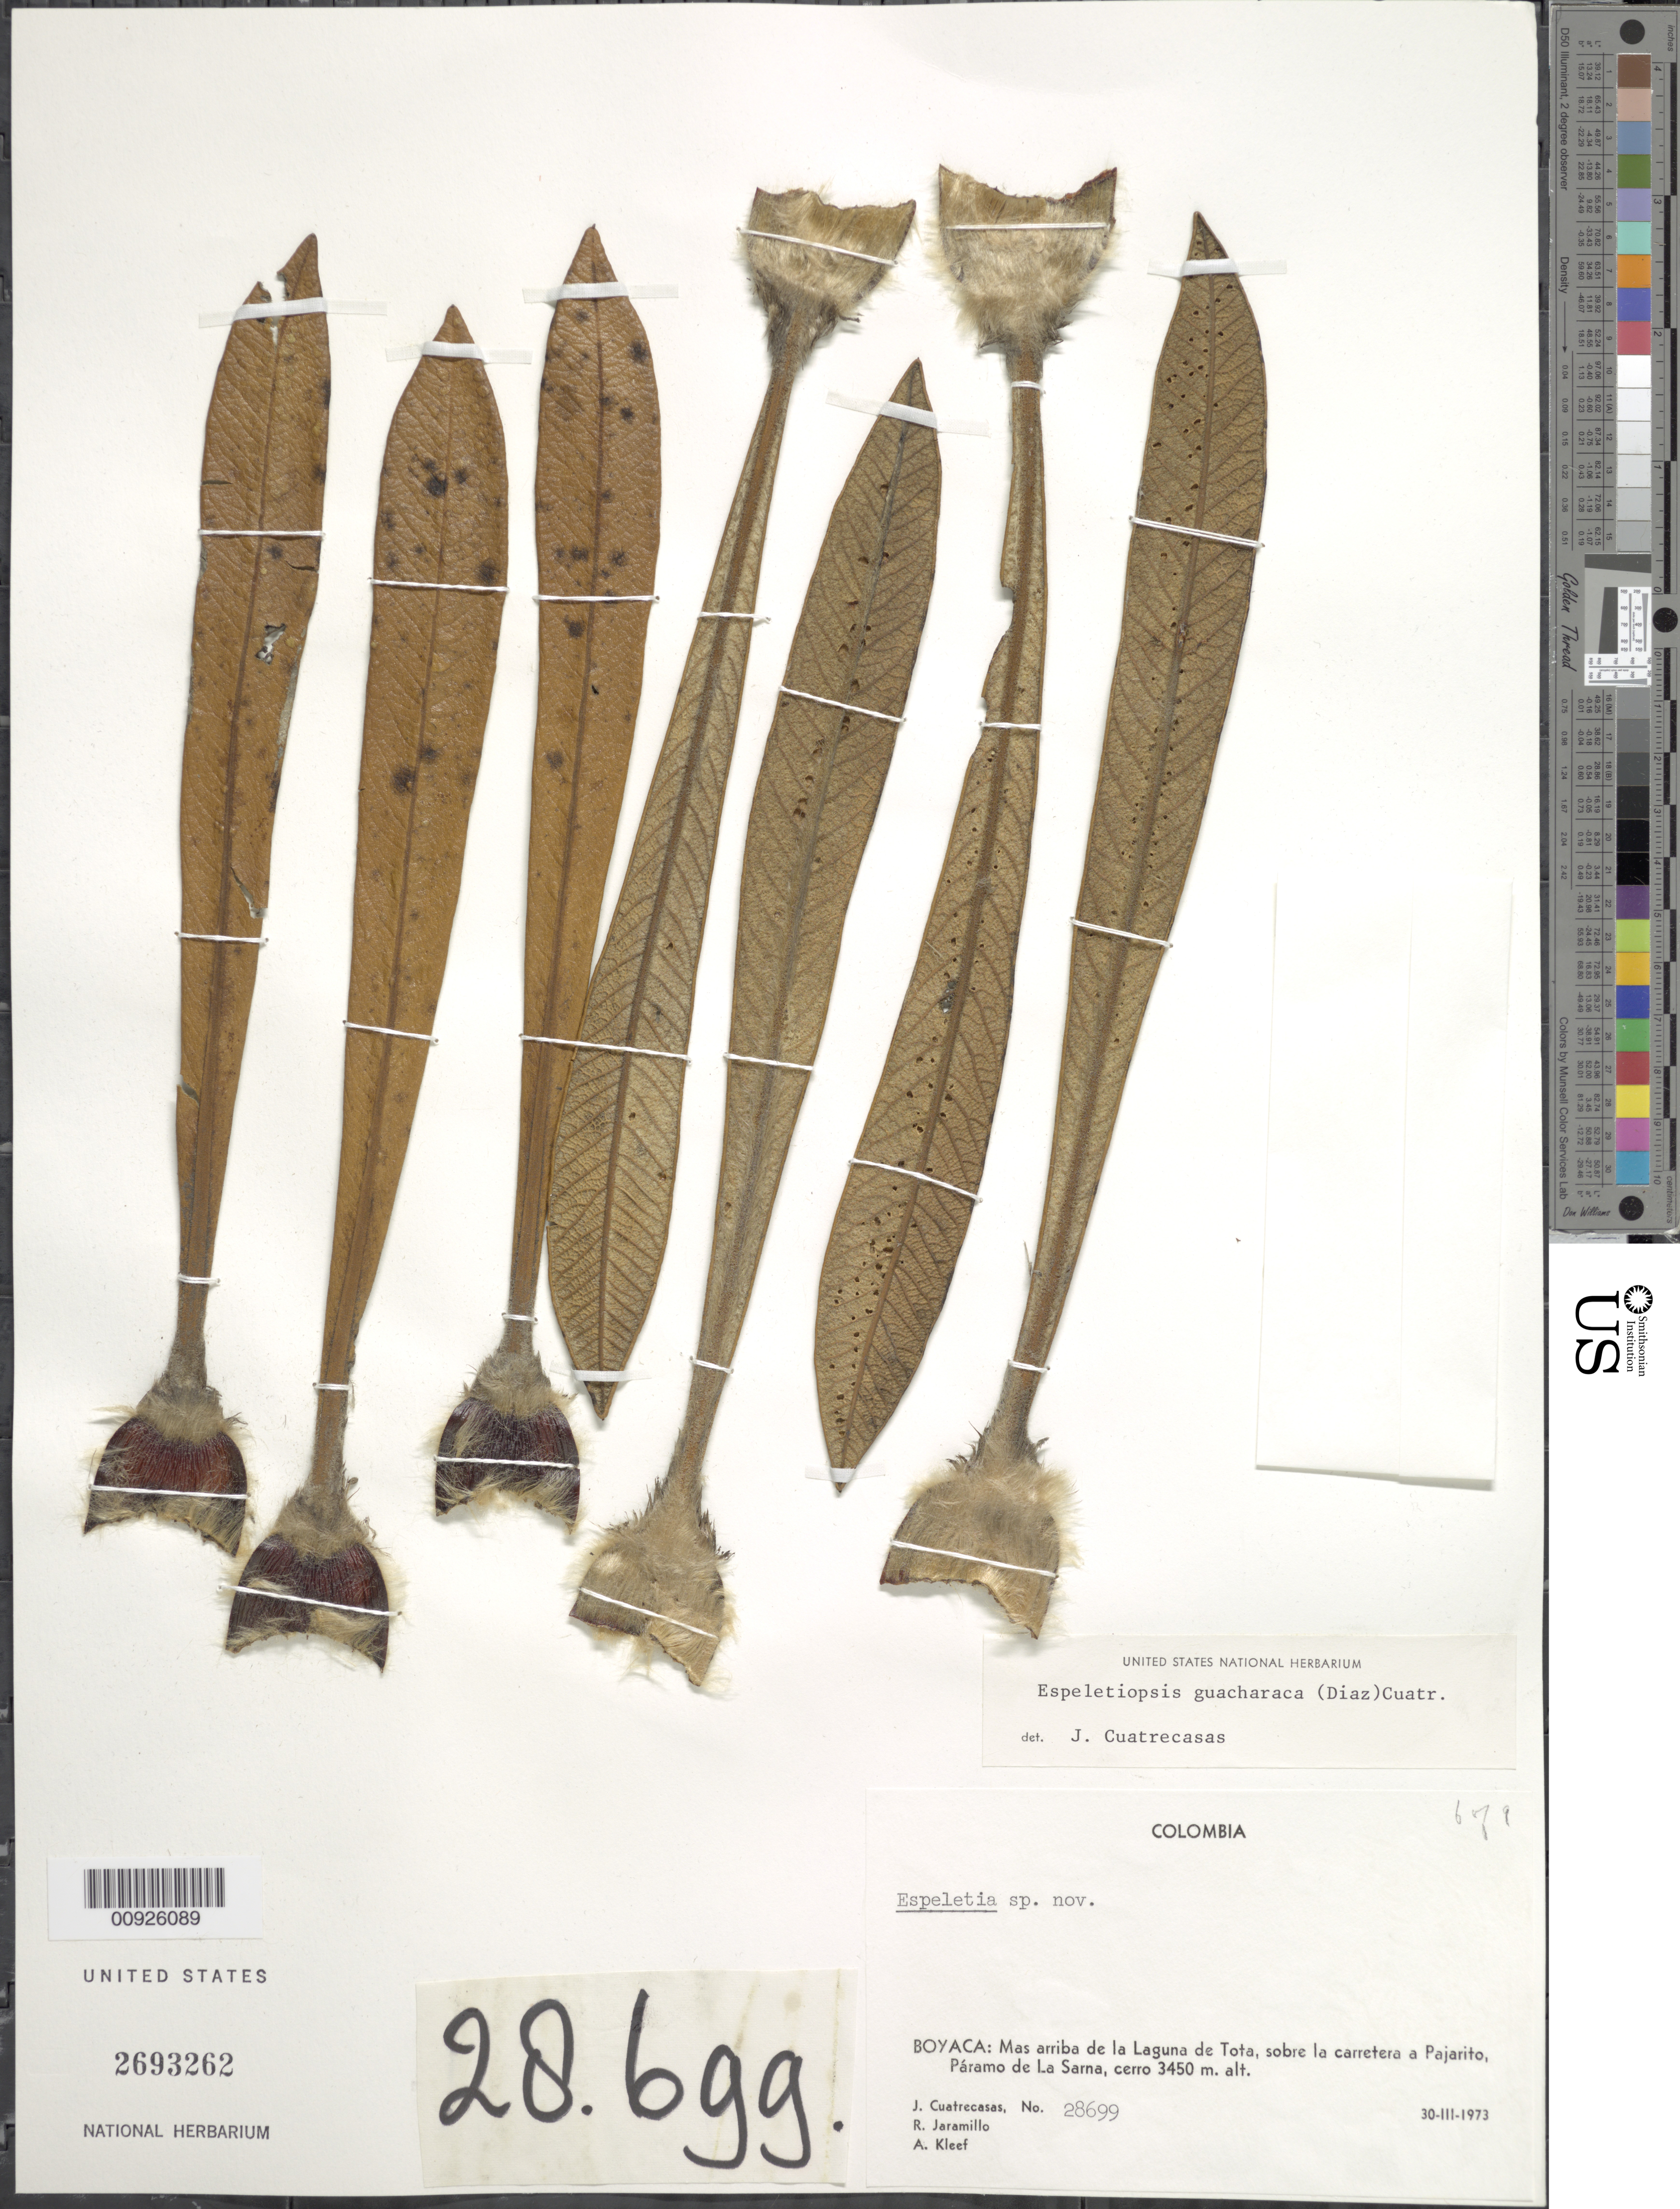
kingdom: Plantae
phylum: Tracheophyta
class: Magnoliopsida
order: Asterales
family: Asteraceae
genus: Espeletiopsis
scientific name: Espeletiopsis jimenez-quesadae var. guacharaca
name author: (S. Díaz) Cuatrec.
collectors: J. Cuatrecasas, R. Jaramillo M. & A. Kleef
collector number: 28699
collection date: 1973-03-30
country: Colombia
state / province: Boyacá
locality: Boyacá: Mas arriba de la Laguna de Tota, sobre la carretera a Pajarito, Paramo de La Sarna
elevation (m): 3450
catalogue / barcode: US 2693262